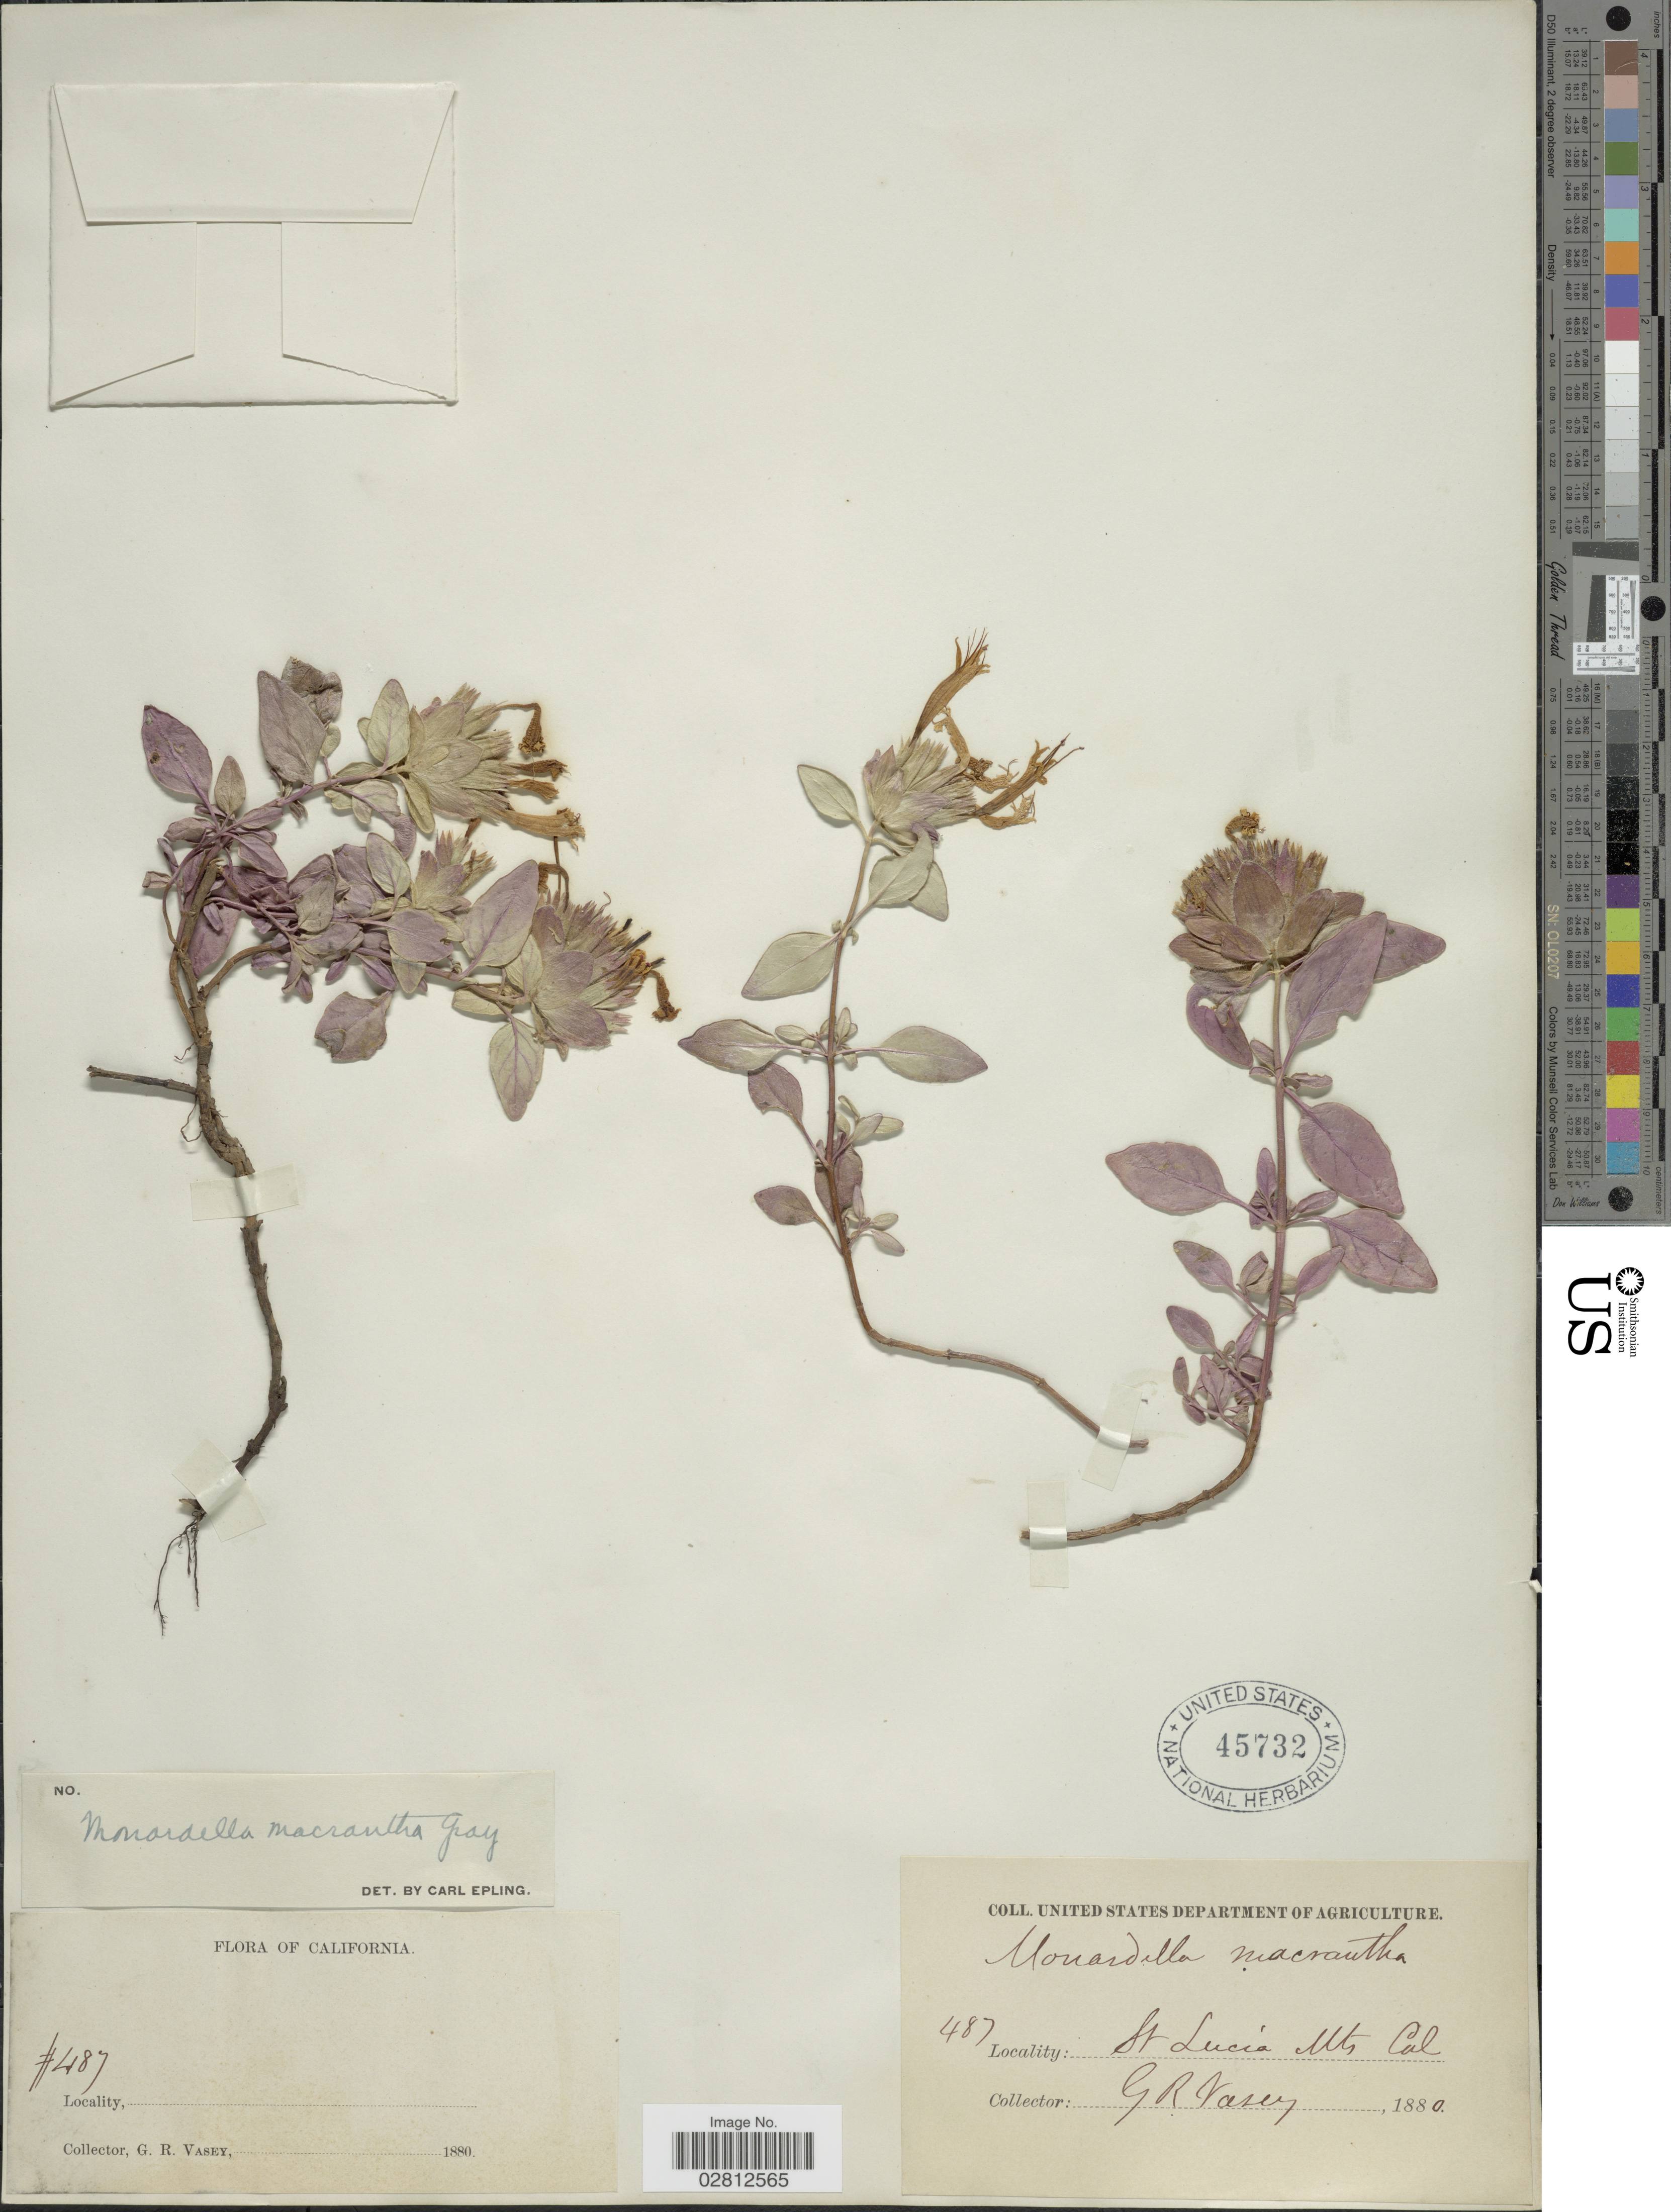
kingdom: Plantae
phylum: Tracheophyta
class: Magnoliopsida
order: Lamiales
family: Lamiaceae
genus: Monardella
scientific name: Monardella macrantha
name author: A. Gray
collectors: G. R. Vasey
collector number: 487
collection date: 1880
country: United States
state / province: California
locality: St Lucia Mts Cal.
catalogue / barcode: US 45732